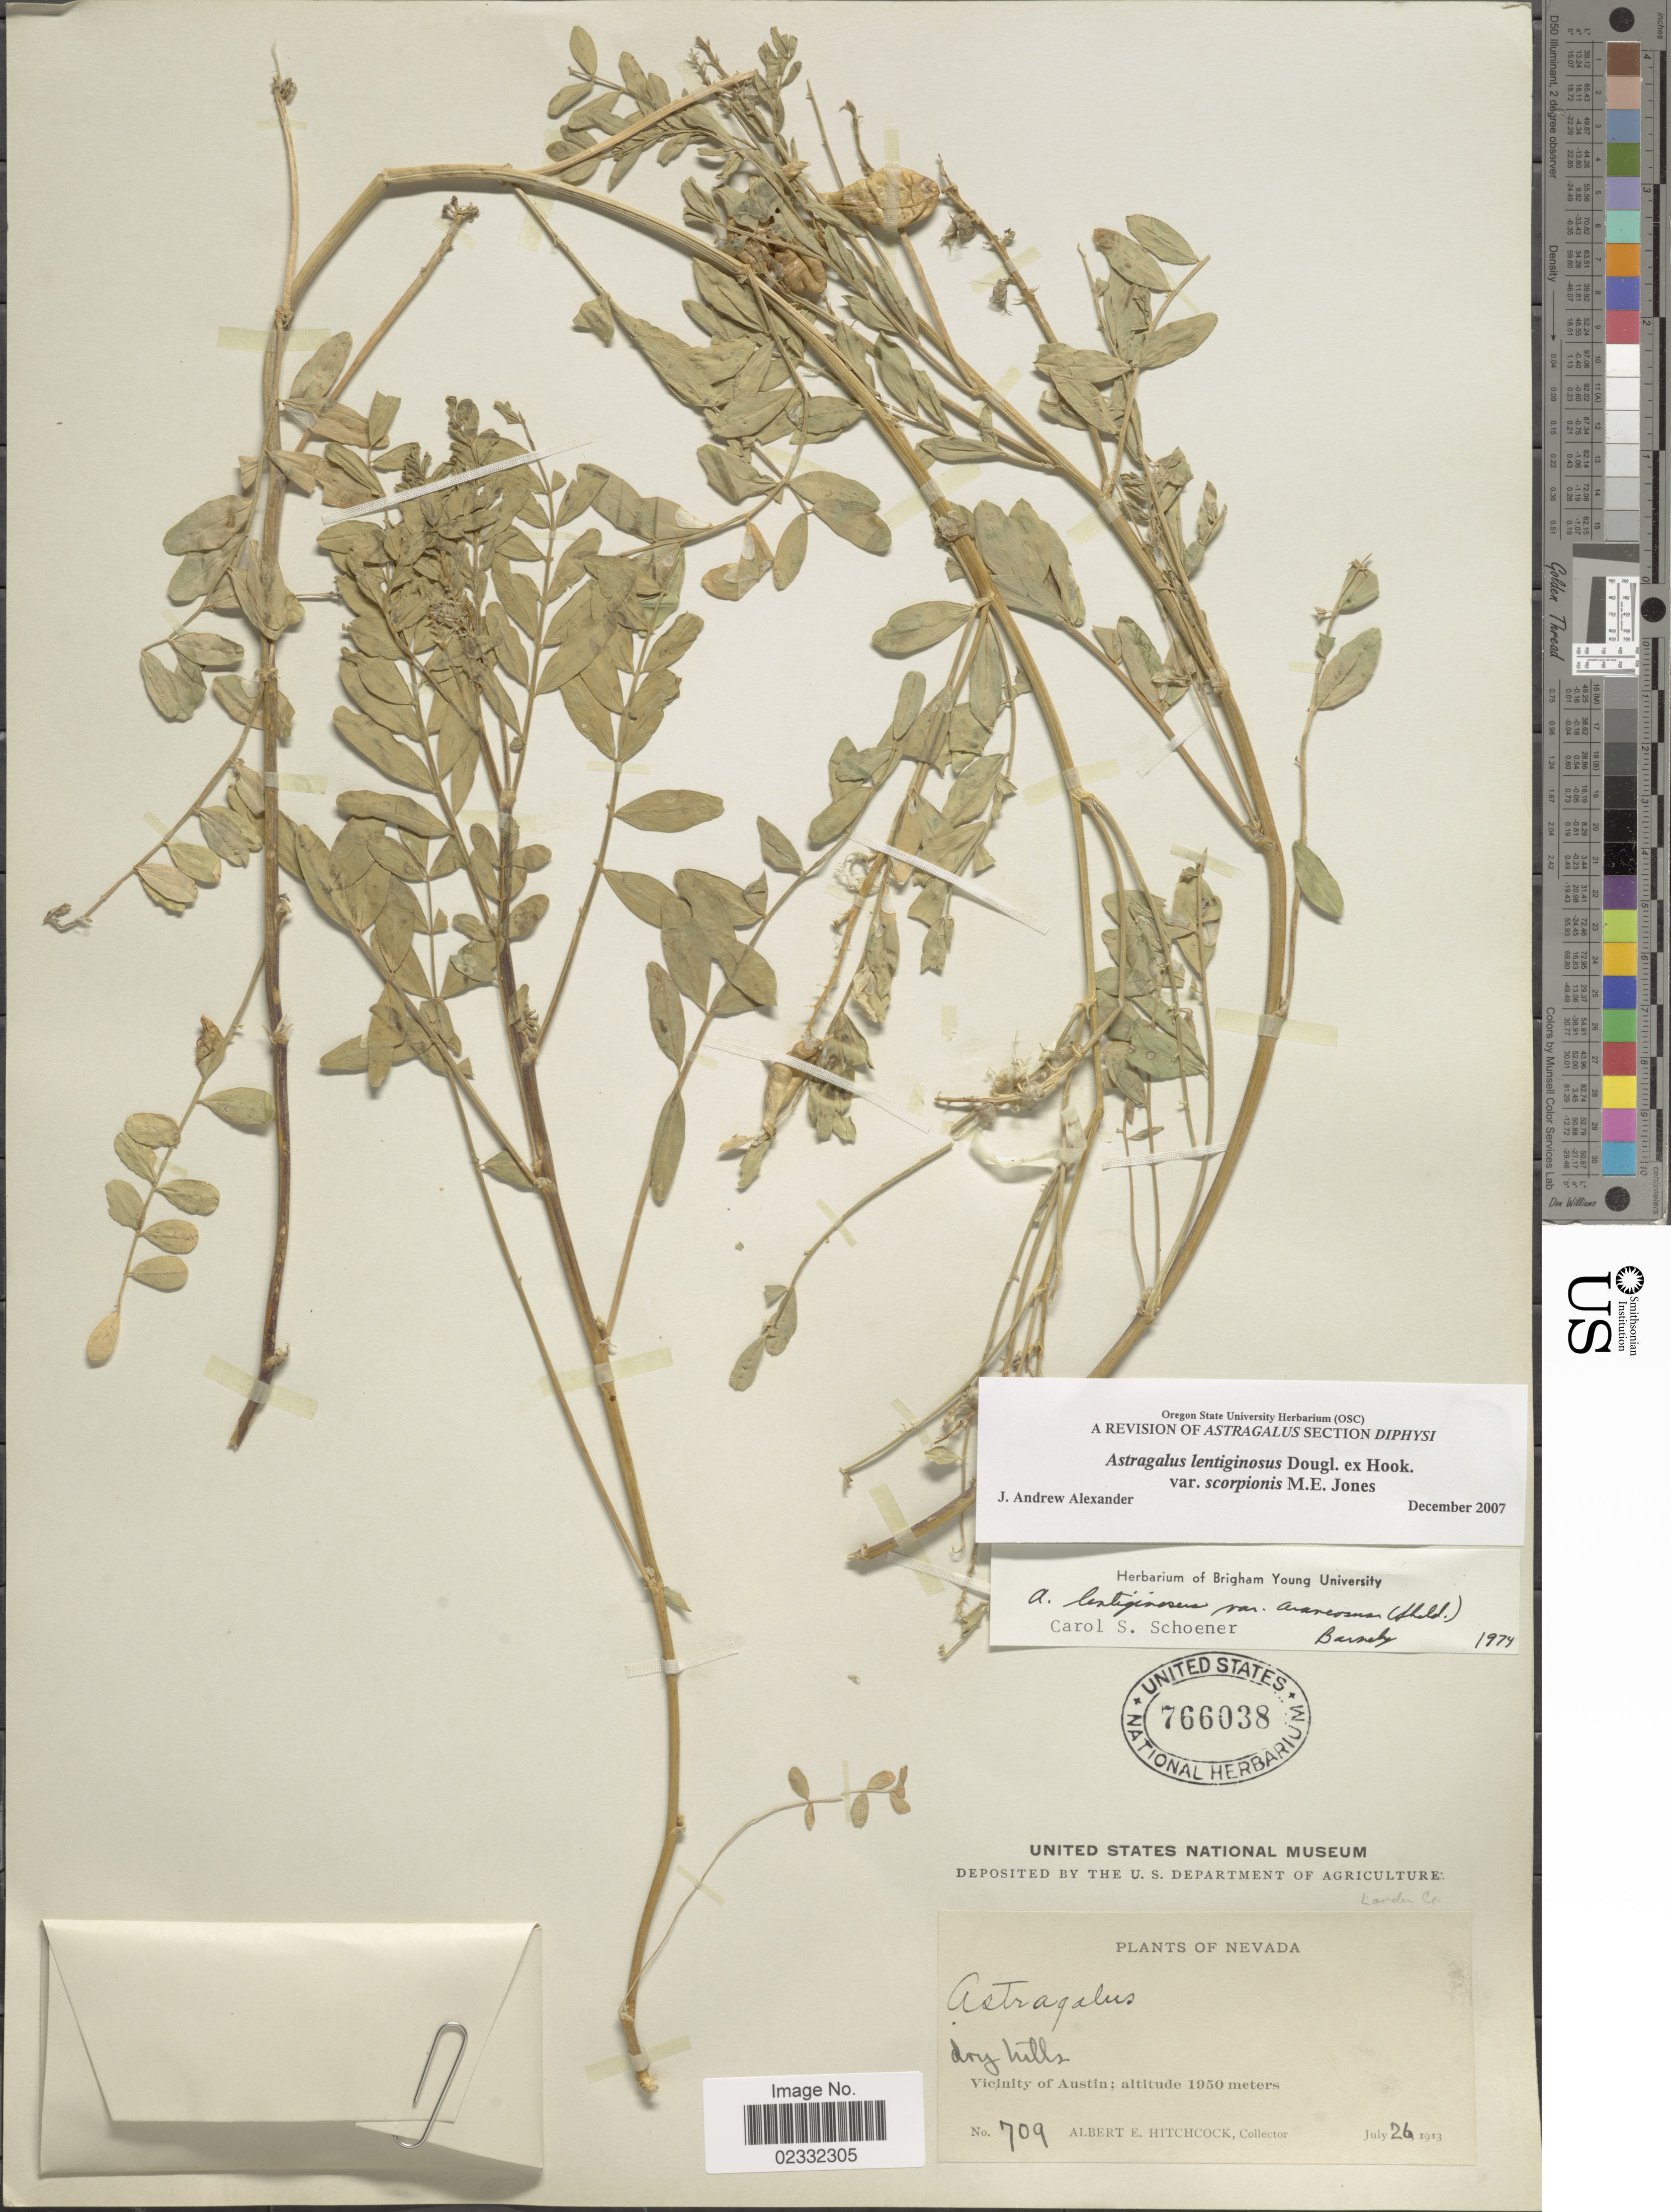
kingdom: Plantae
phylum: Tracheophyta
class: Magnoliopsida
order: Fabales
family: Fabaceae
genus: Astragalus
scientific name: Astragalus lentiginosus var. scorpionis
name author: M.E. Jones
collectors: A. Hitchcock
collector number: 709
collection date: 1913-07-26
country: United States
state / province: Nevada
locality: Nevada, Vicinity of Austin.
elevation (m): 1950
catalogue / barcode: US 766038